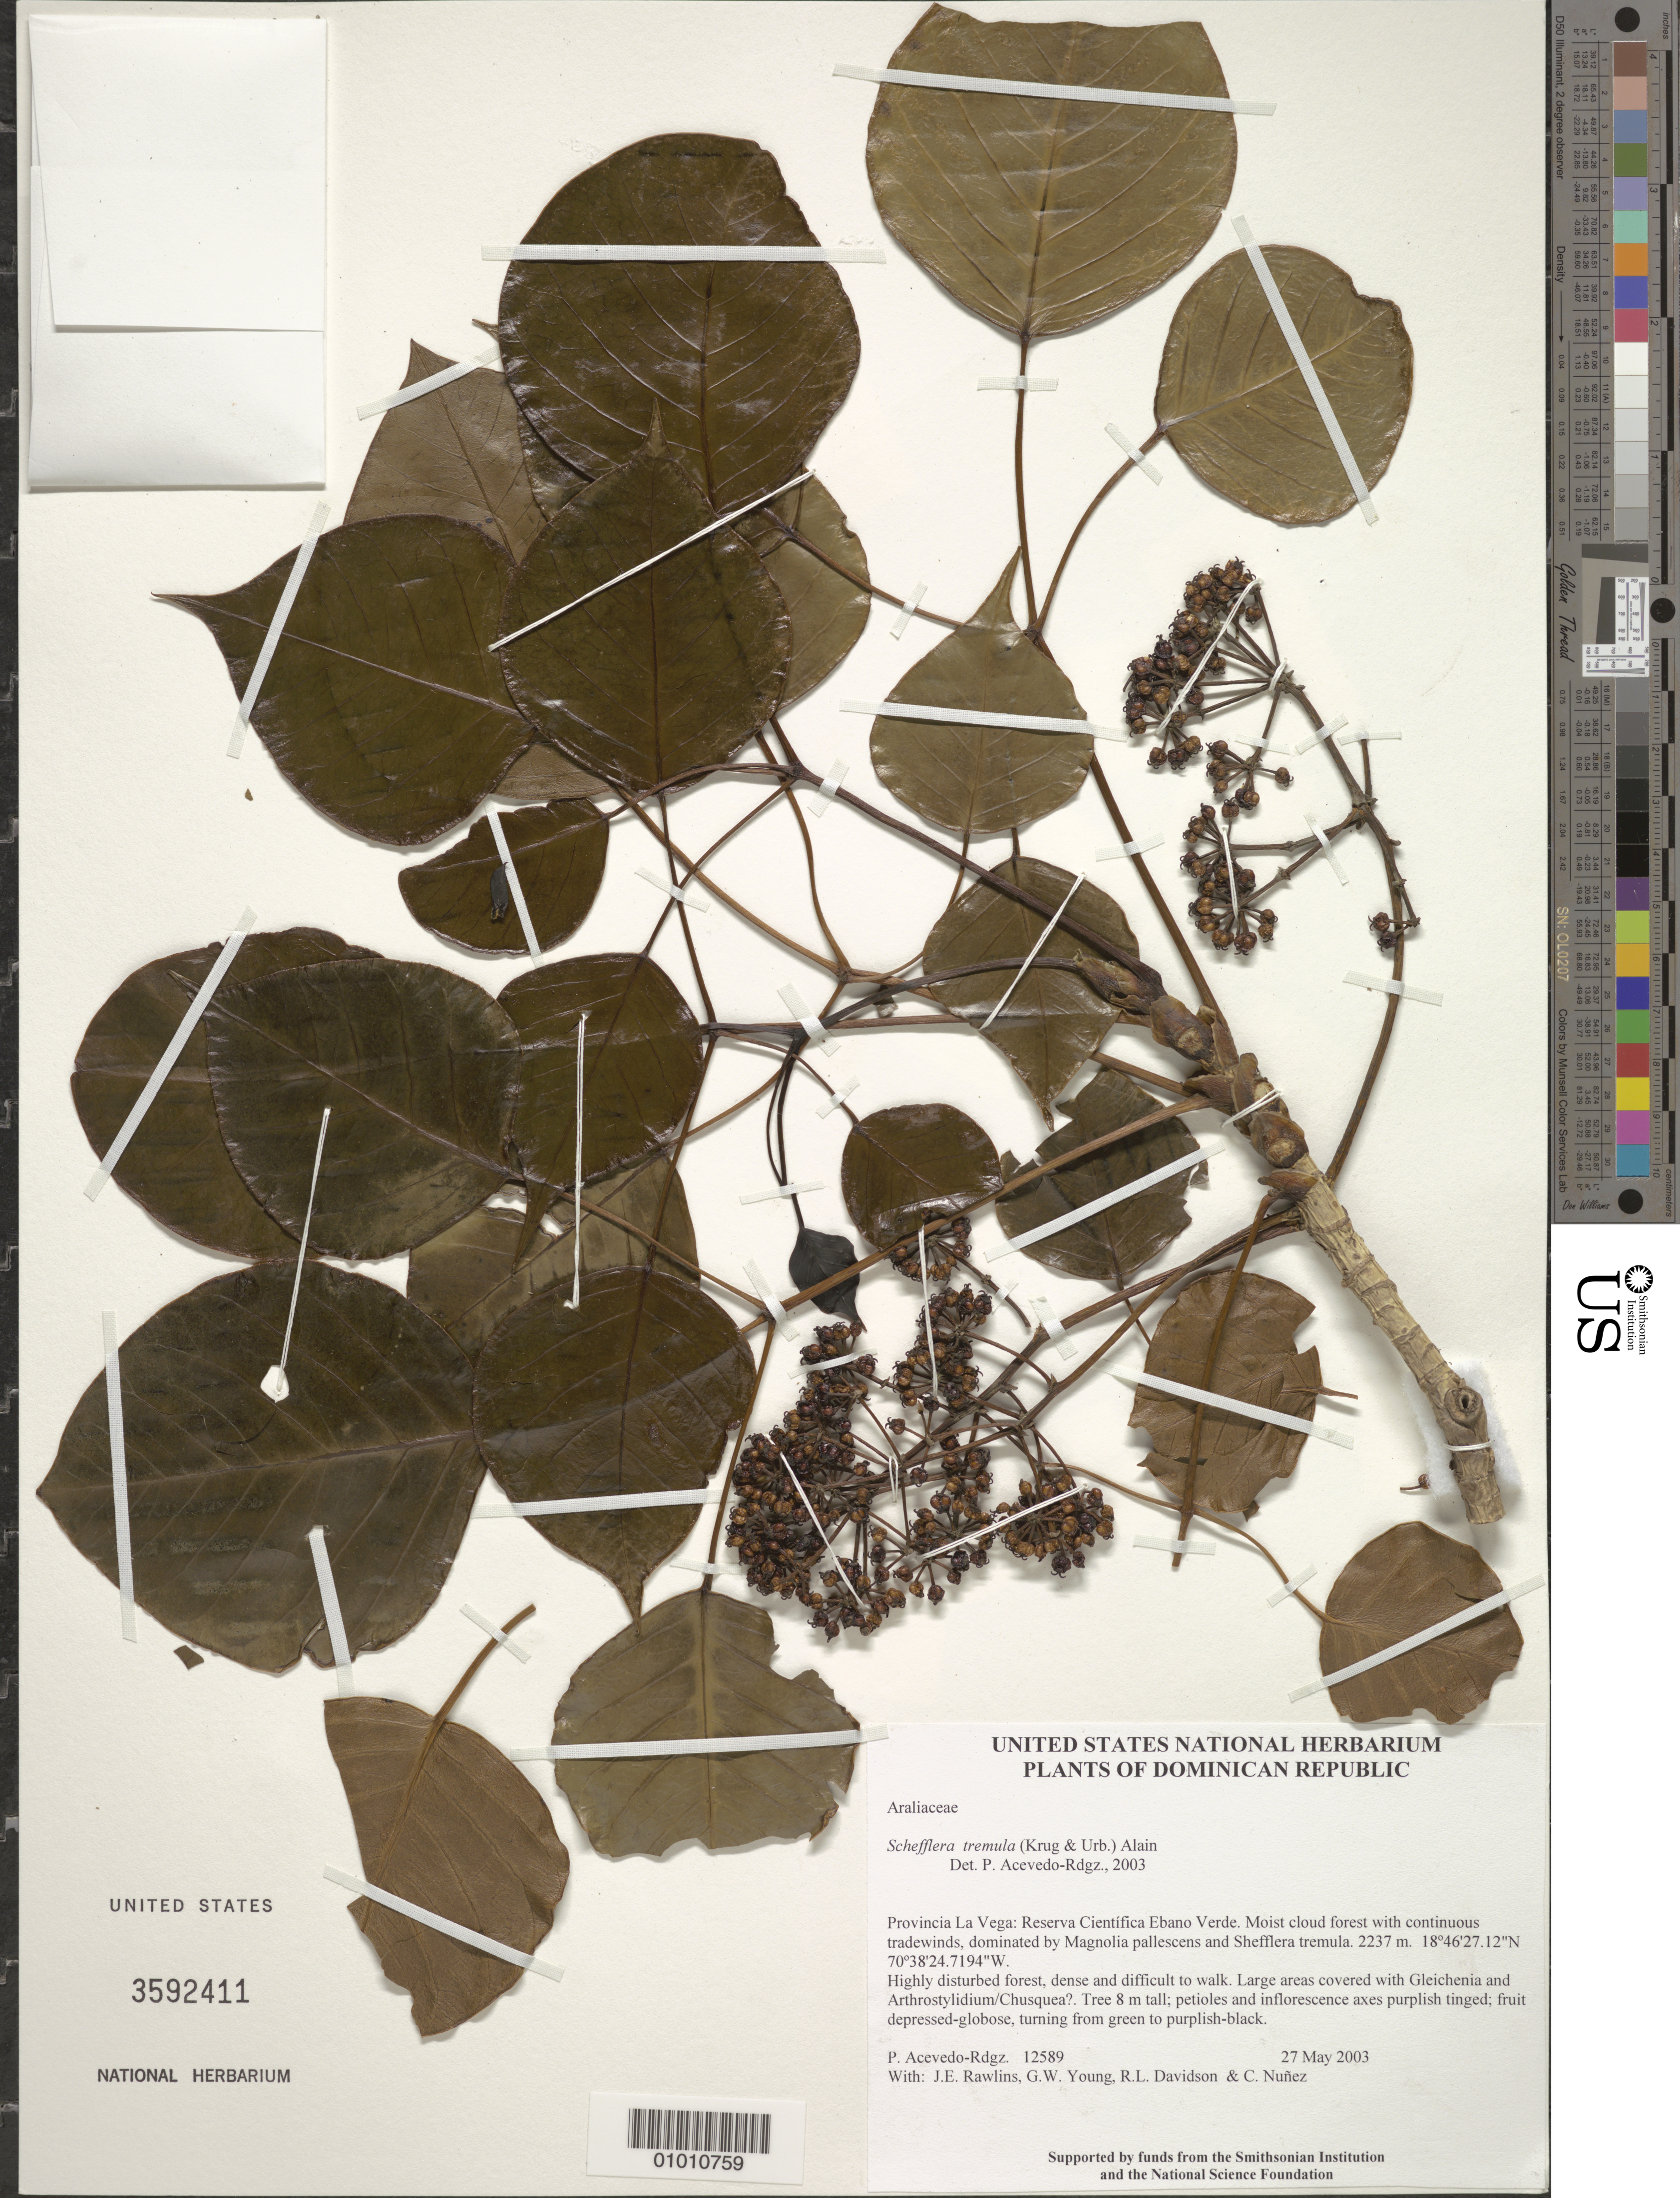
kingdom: Plantae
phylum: Tracheophyta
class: Magnoliopsida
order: Apiales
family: Araliaceae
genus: Schefflera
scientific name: Schefflera tremula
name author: (Krug & Urb.) Alain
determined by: Acevedo-Rodríguez, P., (BOT), Smithsonian Institution - National Museum of Natural History (UNITED STATES)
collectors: P. Acevedo-Rodr., J. Rawlins, G. Young, R. Davidson & C. Nunez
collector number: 12589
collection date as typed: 27 May 2003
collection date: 2003-05-27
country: Dominican Republic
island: Hispaniola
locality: Provincia La Vega: Reserva Científica Ebano Verde. Moist cloud forest with continuous tradewinds, dominated by Magnolia pallescens and Shefflera tremula.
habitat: Highly disturbed forest, dense and difficult to walk. Large areas covered with Gleichenia and Arthrostylidium/Chusquea?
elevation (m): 2237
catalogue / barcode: US 3592411